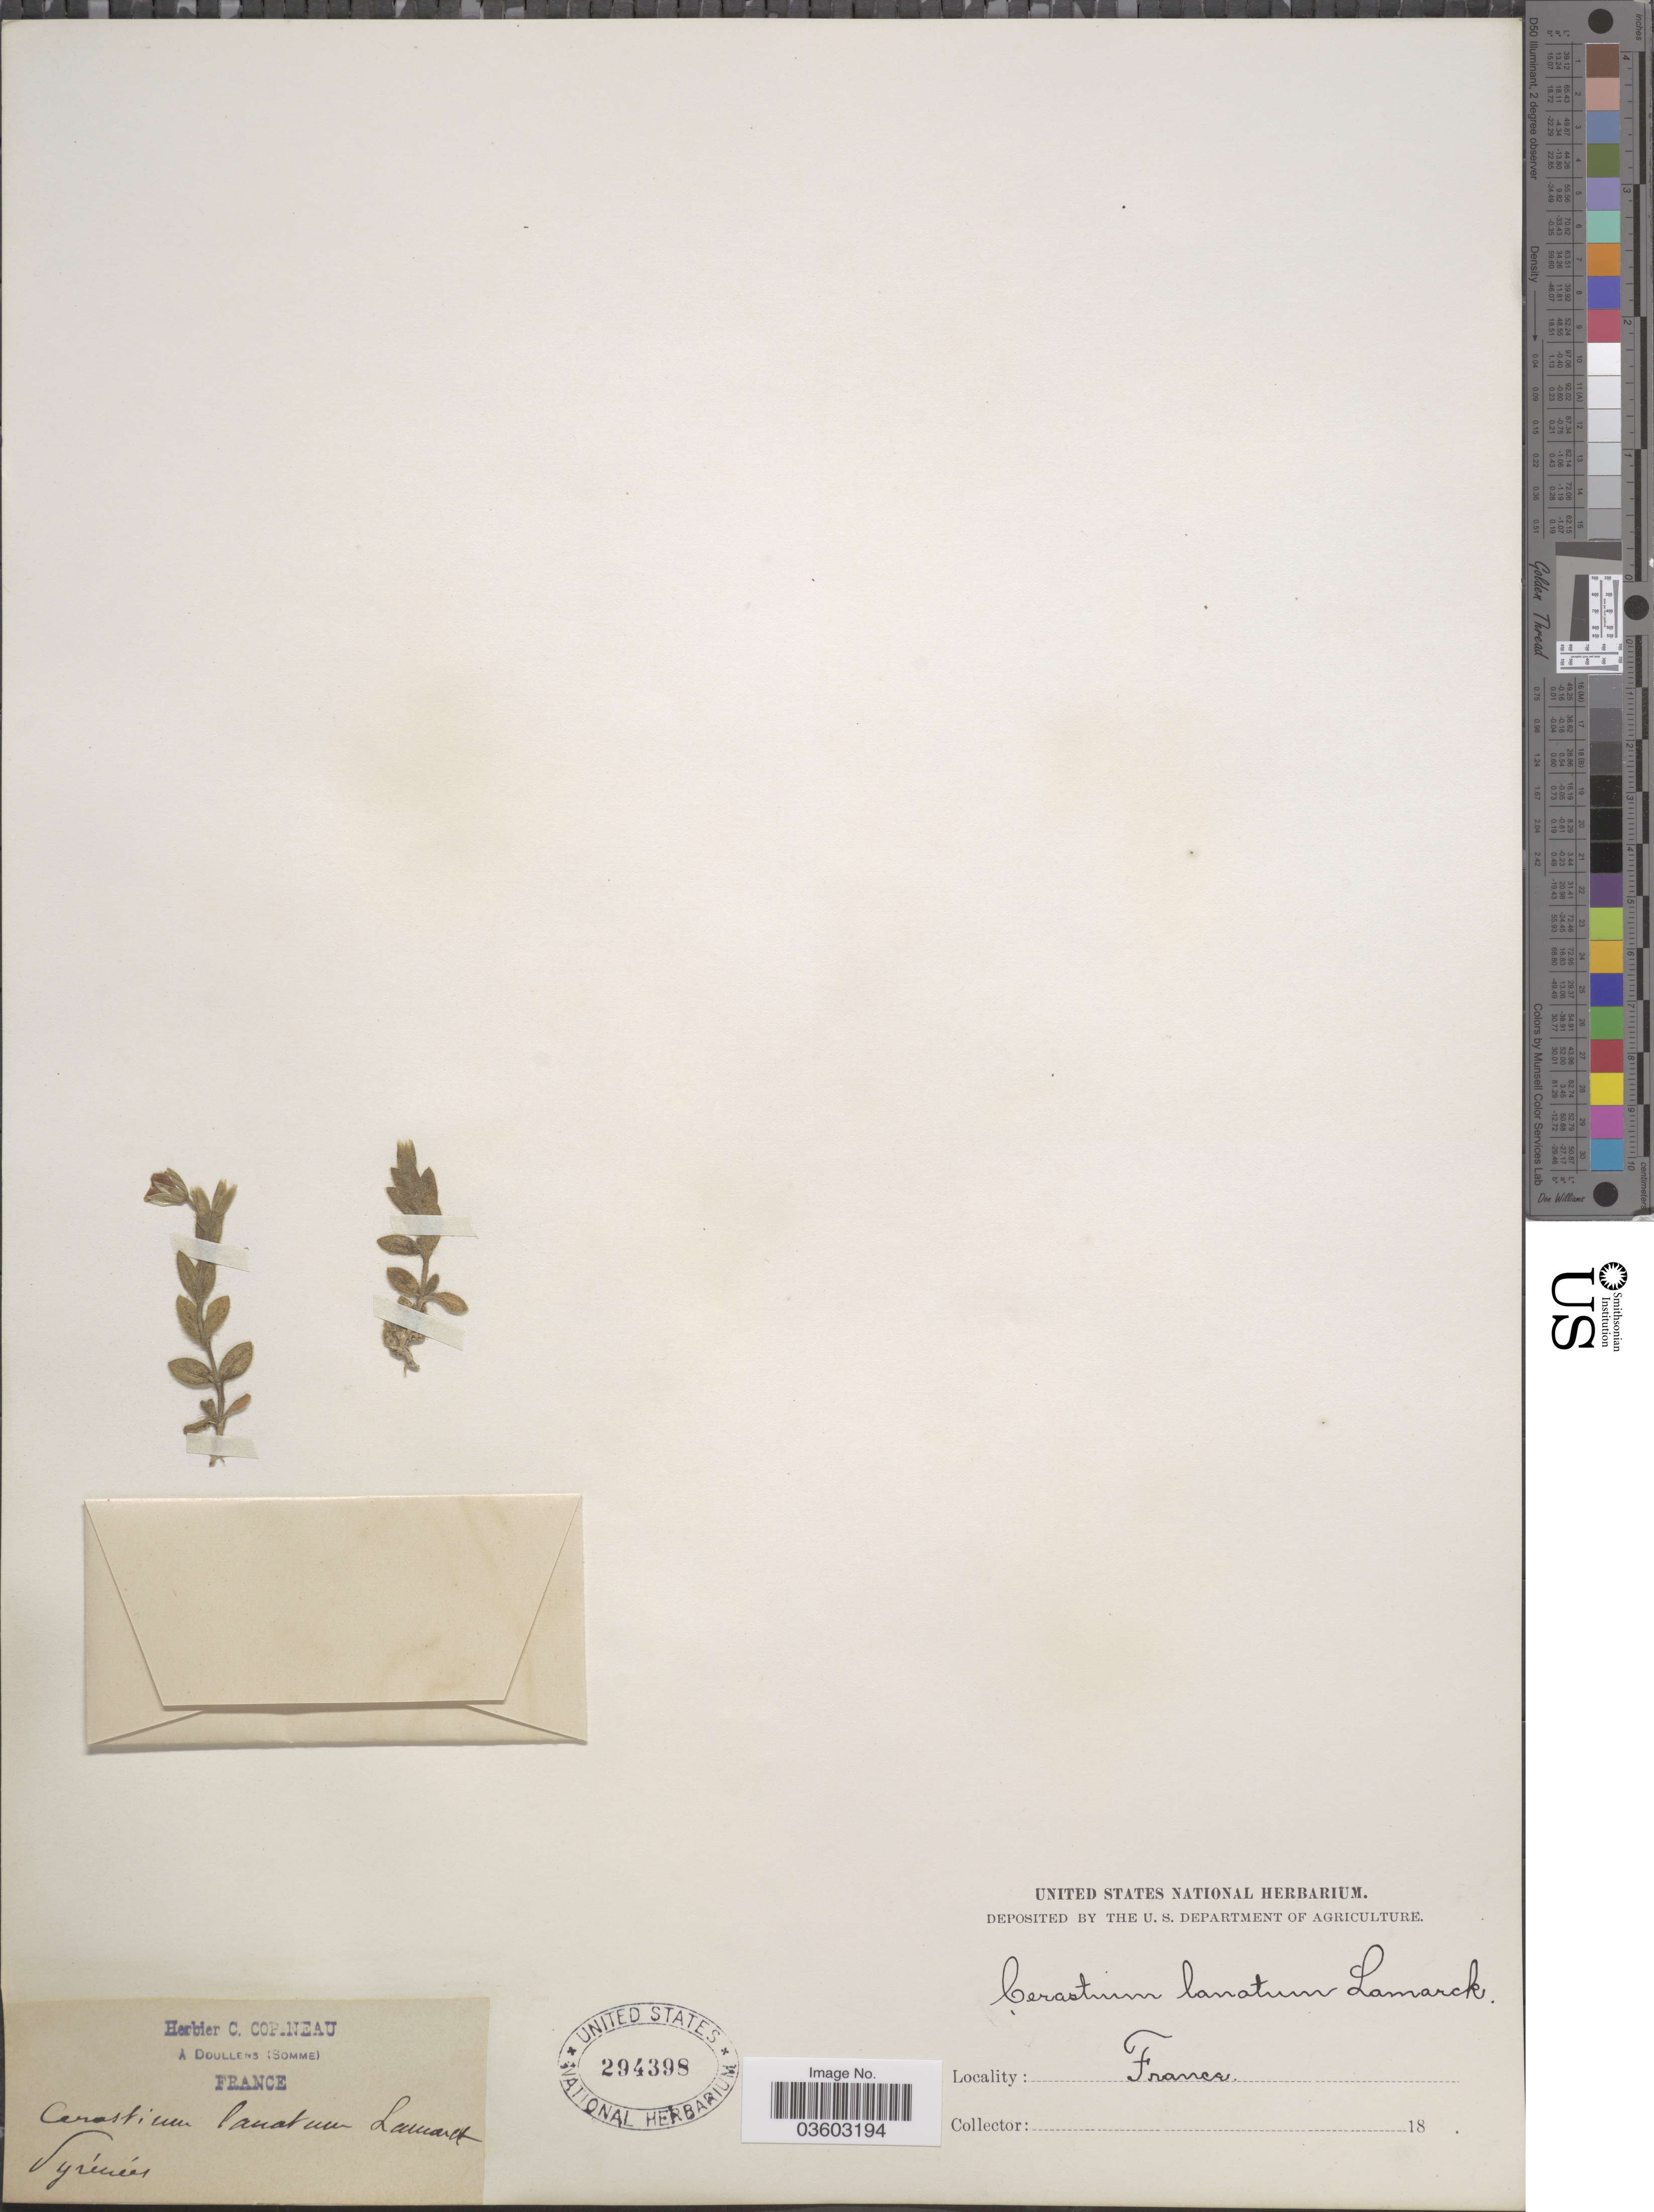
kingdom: Plantae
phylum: Tracheophyta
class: Magnoliopsida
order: Caryophyllales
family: Caryophyllaceae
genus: Cerastium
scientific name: Cerastium lanatum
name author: Lam.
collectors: ex herb. C. Copineau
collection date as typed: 18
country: France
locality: Pyrénées.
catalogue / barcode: US 294398